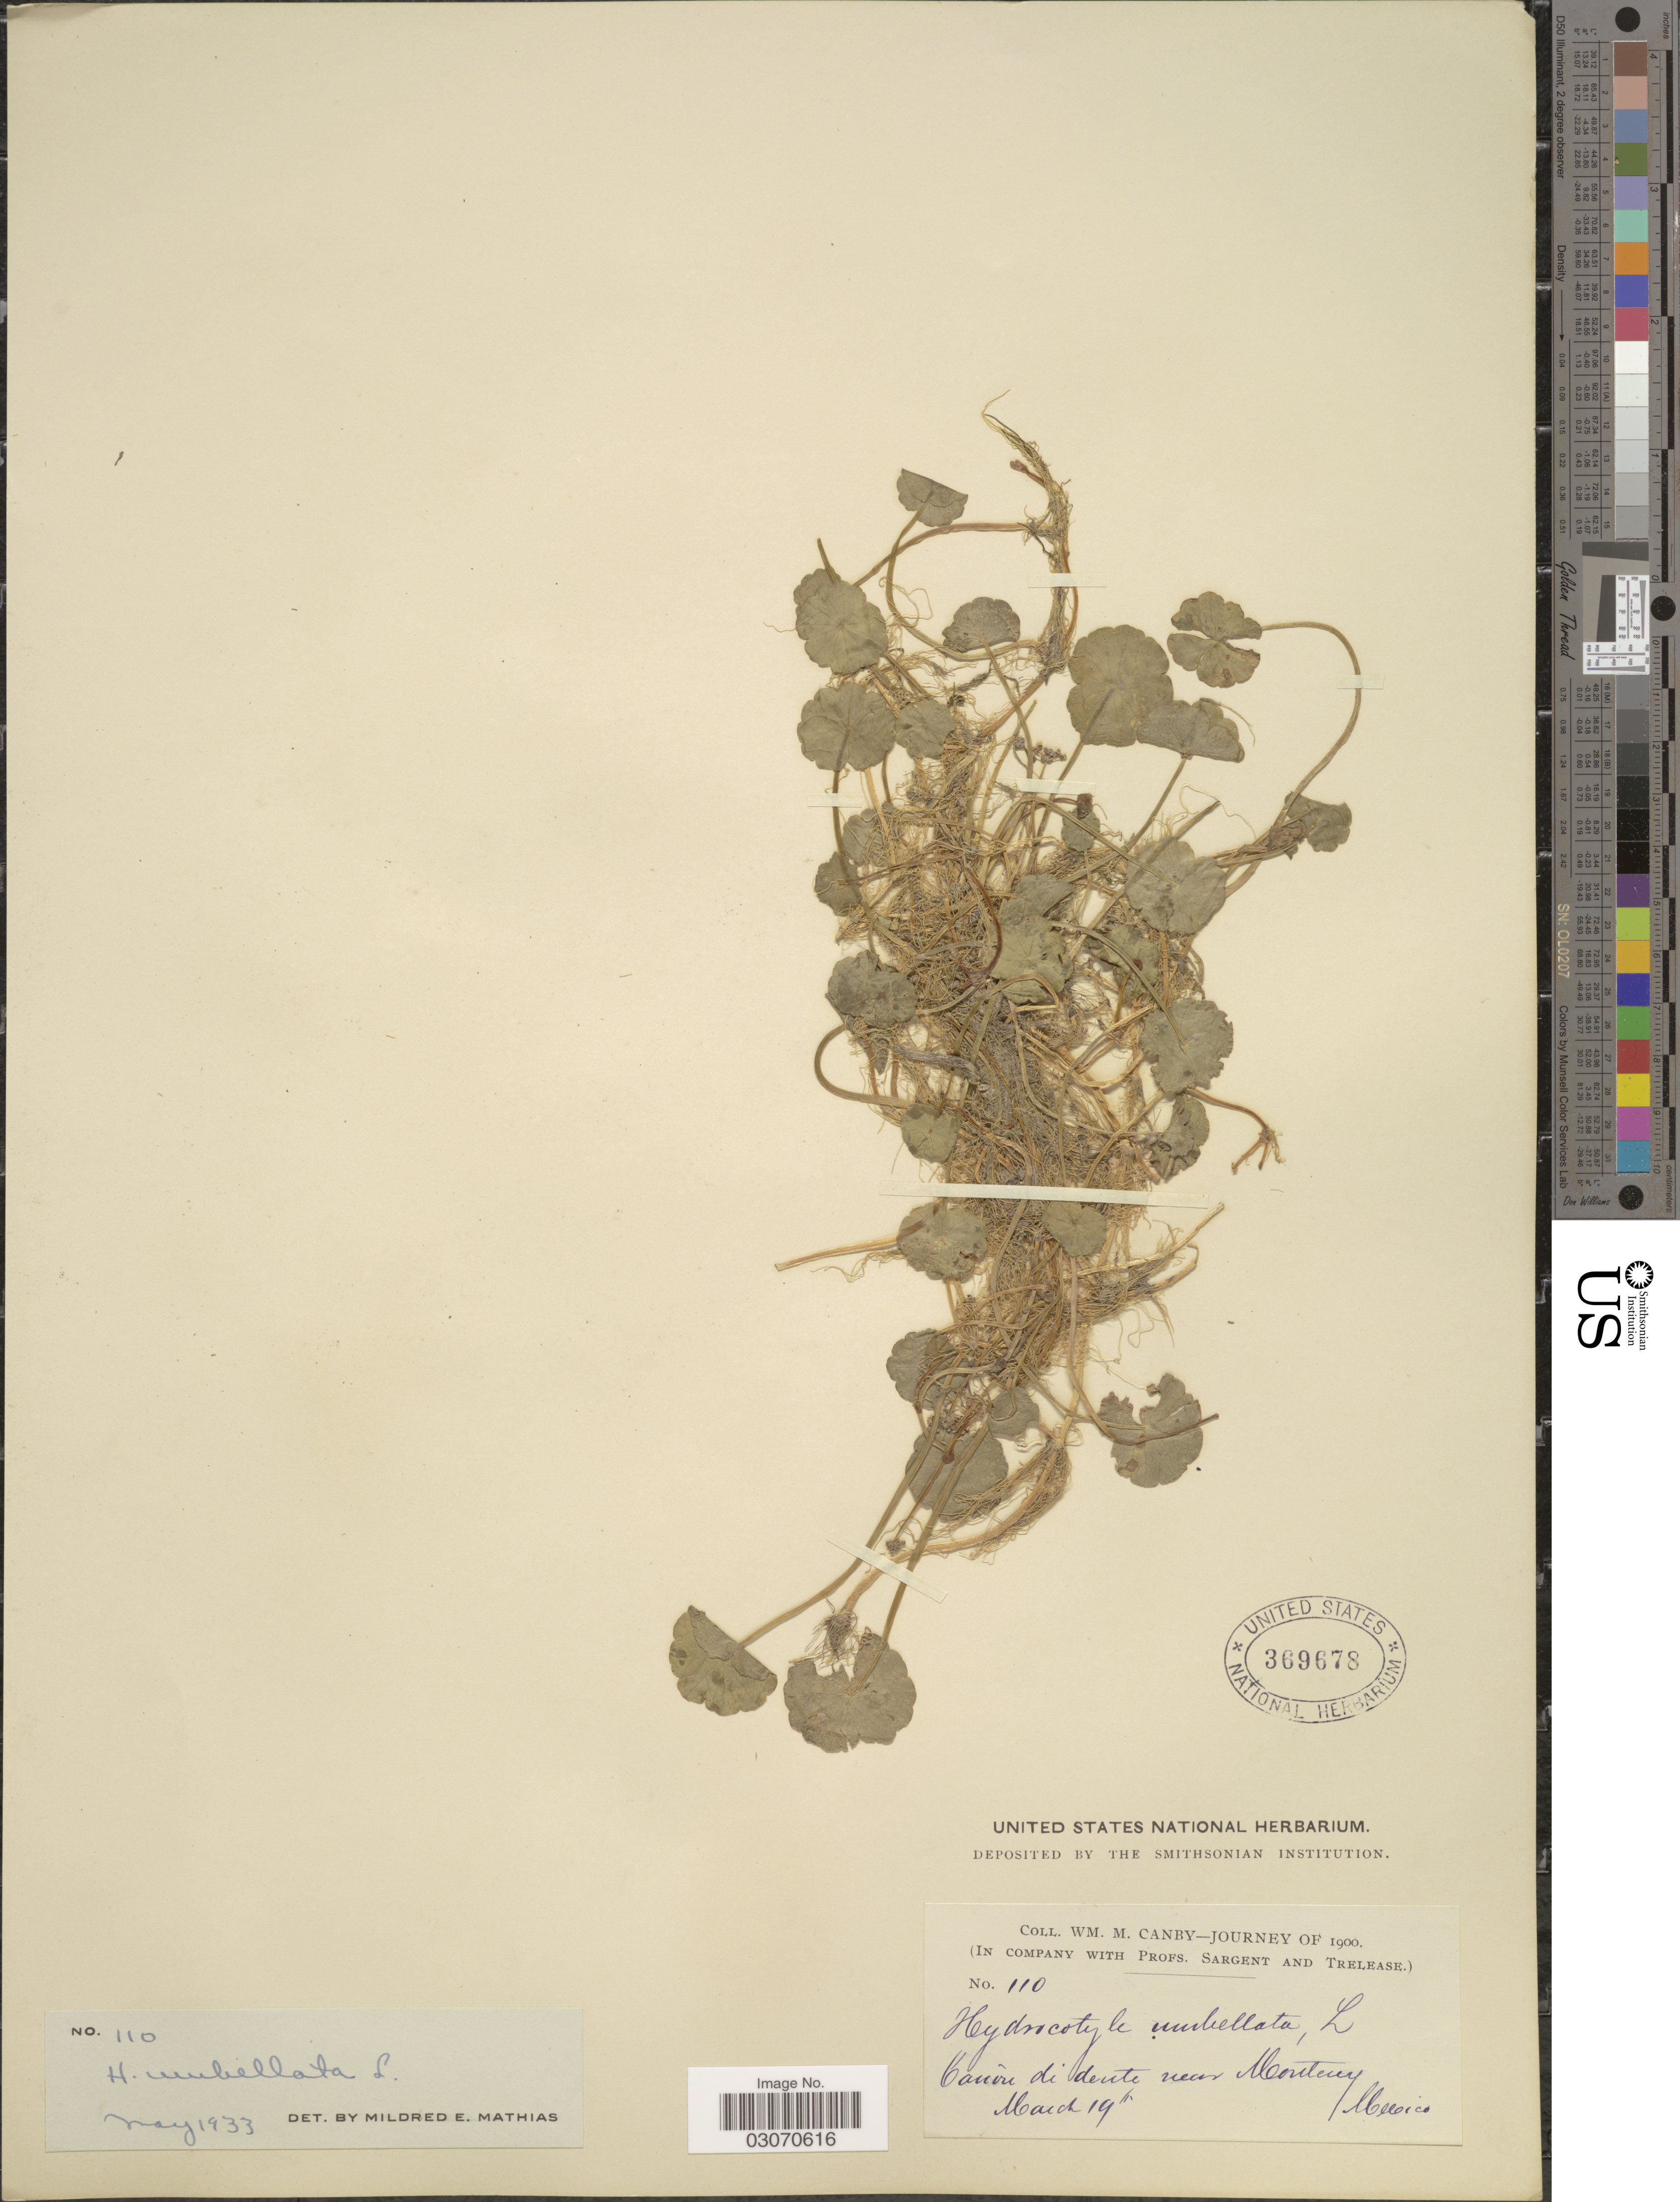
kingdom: Plantae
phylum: Tracheophyta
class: Magnoliopsida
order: Apiales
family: Araliaceae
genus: Hydrocotyle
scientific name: Hydrocotyle umbellata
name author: L.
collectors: W. M. Canby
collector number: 110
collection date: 1900-03-19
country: Mexico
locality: Cañon di dente near Monterey.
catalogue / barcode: US 369678